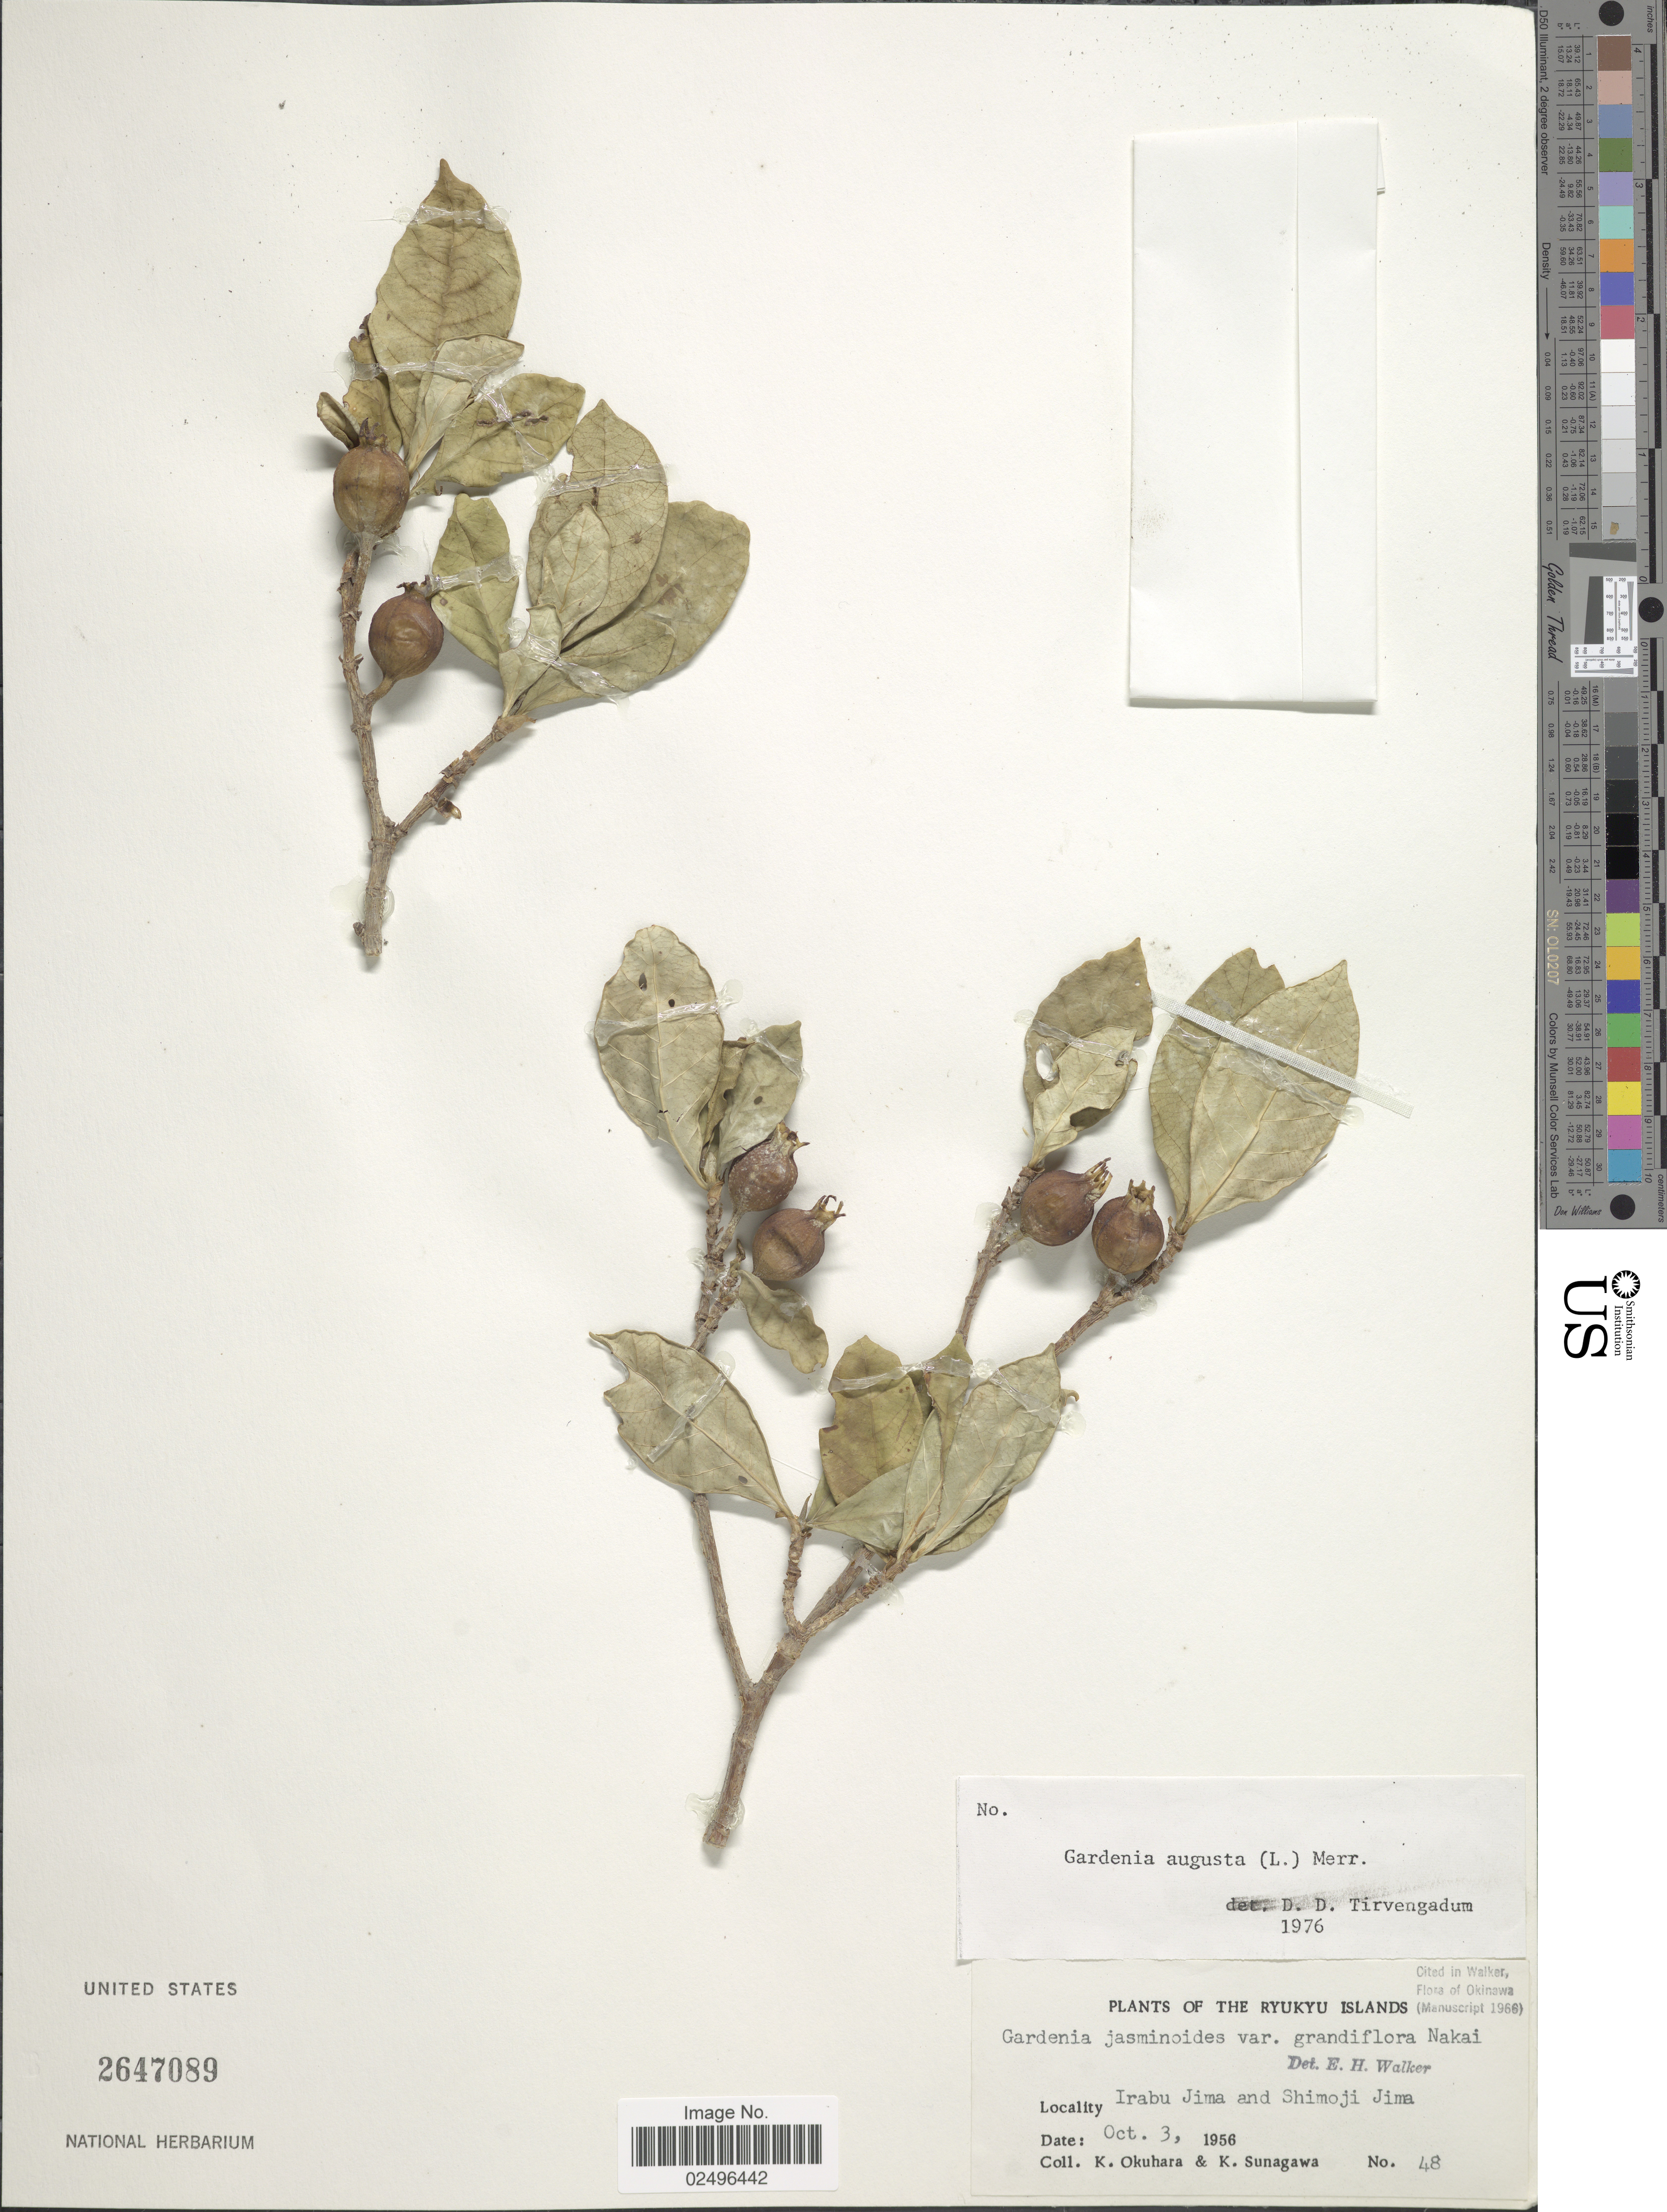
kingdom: Plantae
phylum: Tracheophyta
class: Magnoliopsida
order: Gentianales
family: Rubiaceae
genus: Gardenia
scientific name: Gardenia augusta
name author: (L.) Merr.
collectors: K. Okuhara & K. Sunagawa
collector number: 48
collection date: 1956-10-03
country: Japan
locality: The Ryukyu Islands, Irabu Jima and Shimoji Jima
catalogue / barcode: US 2647089